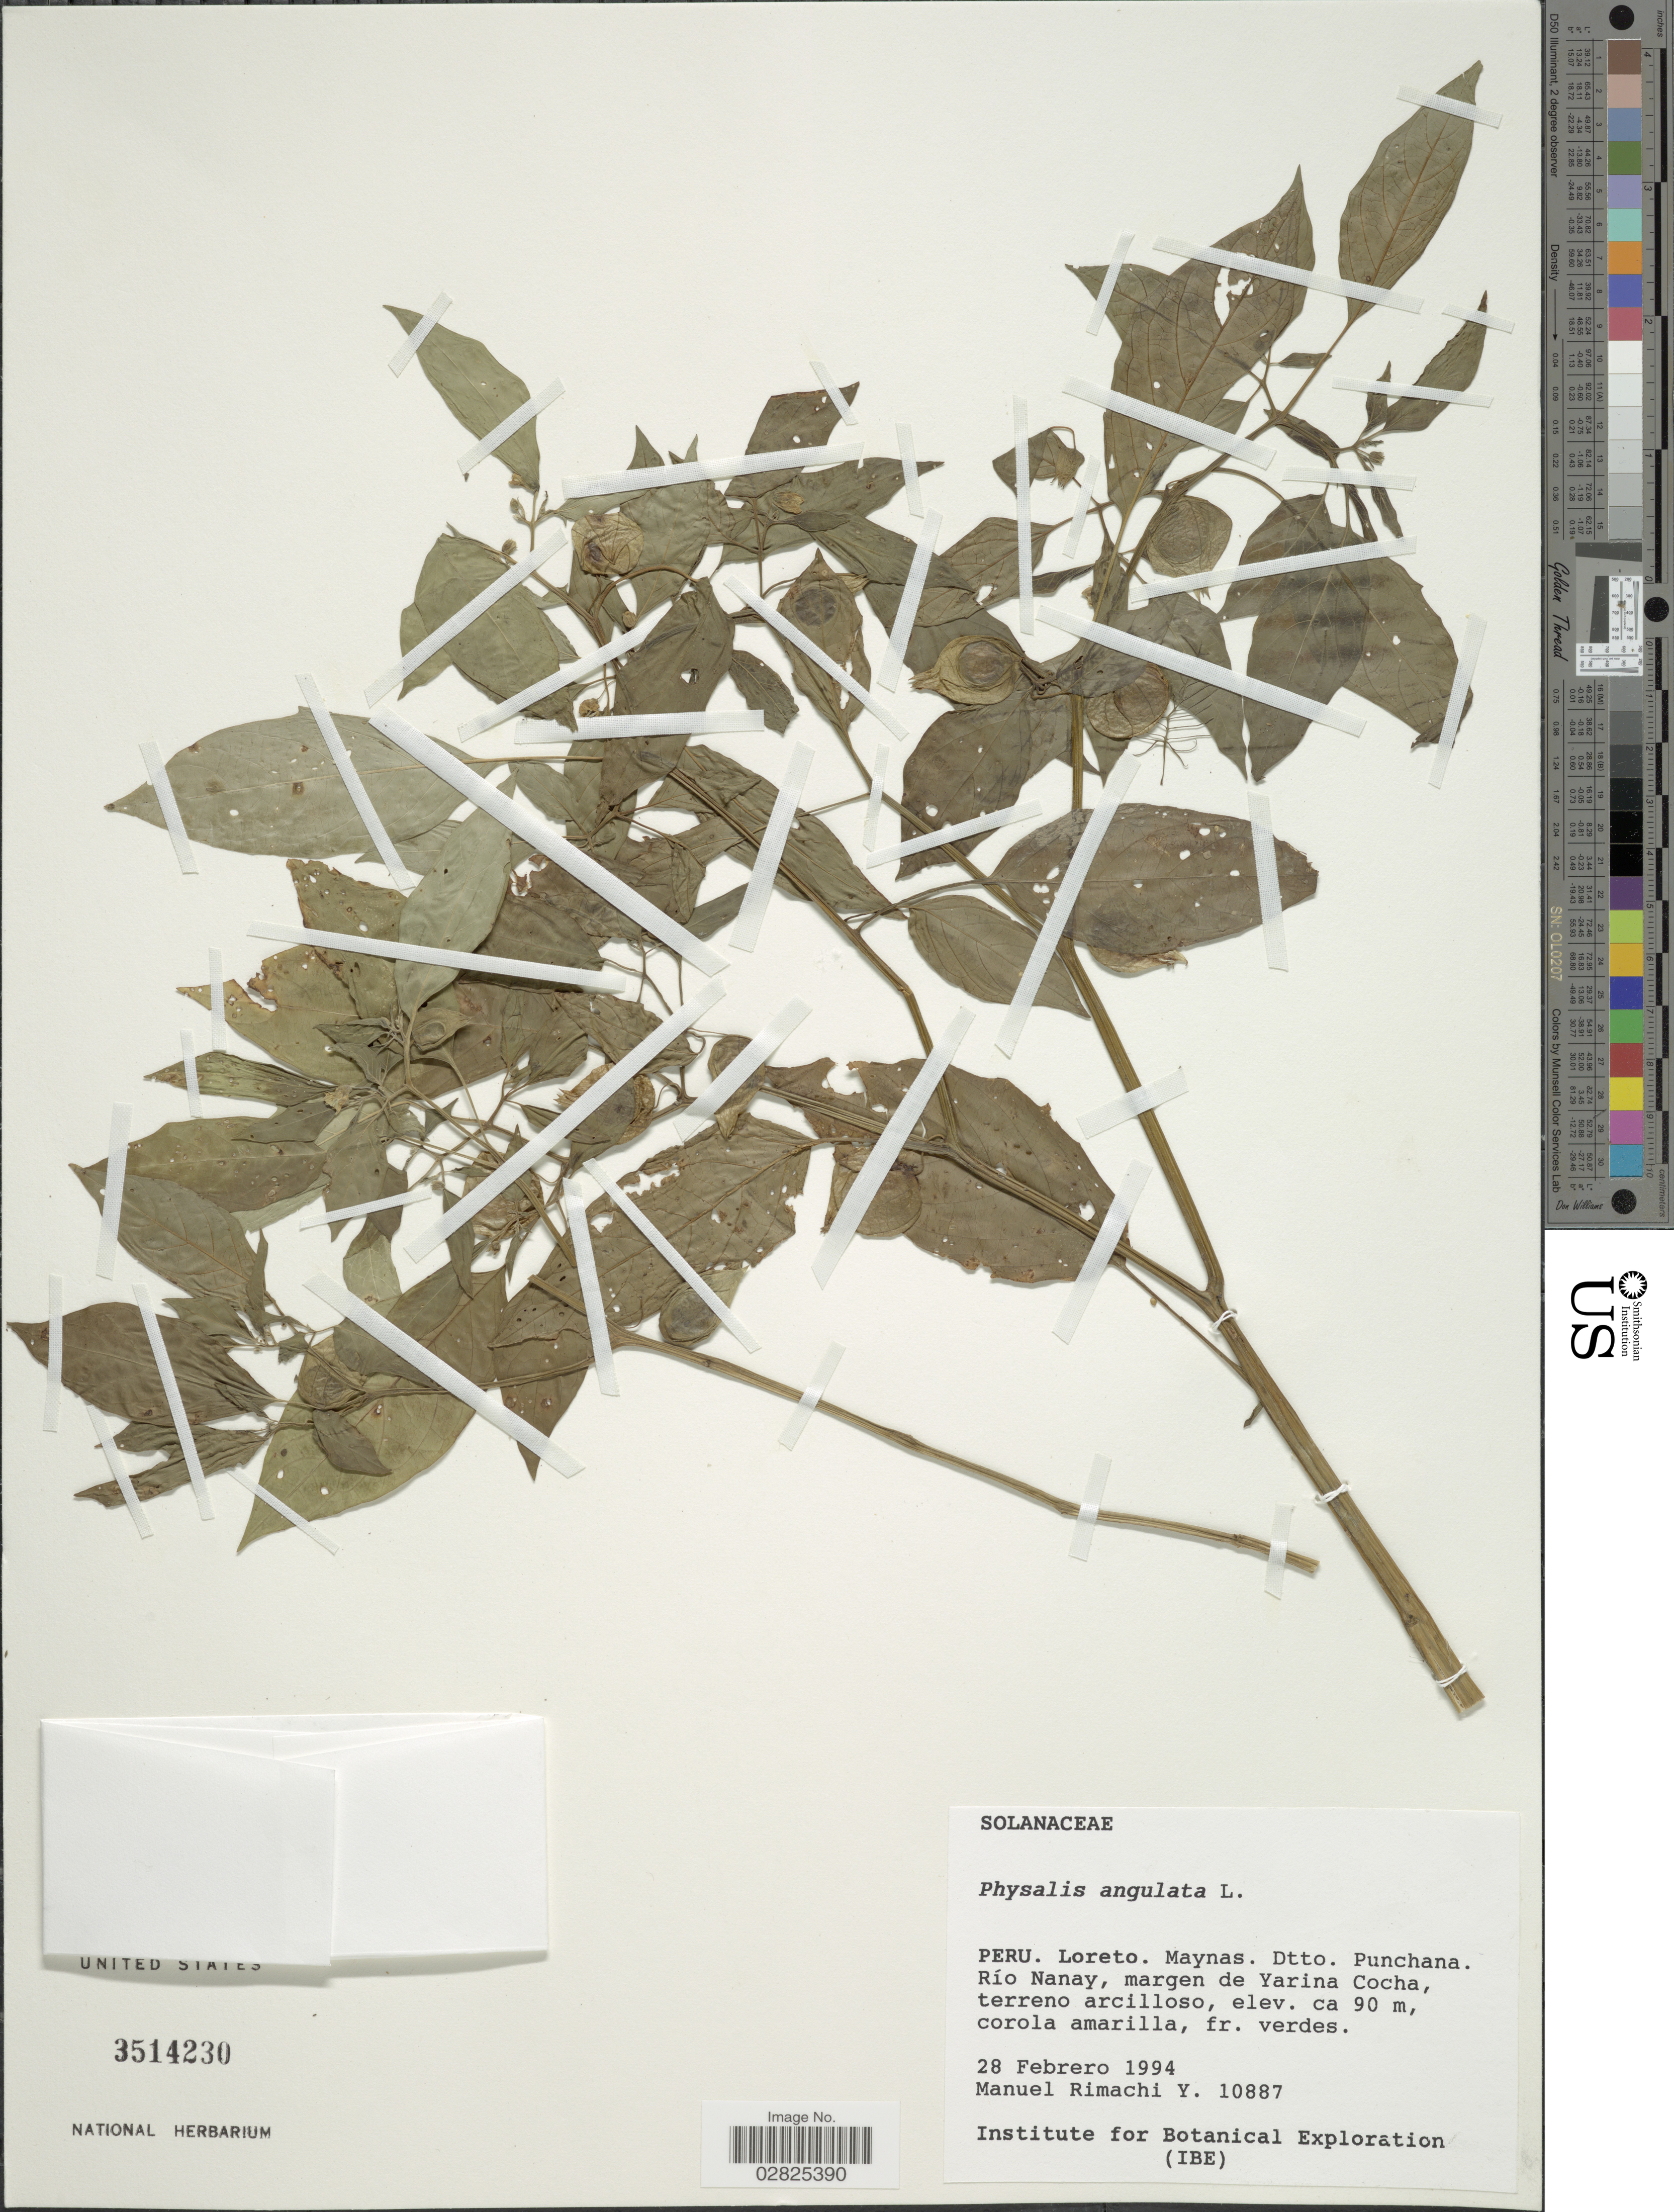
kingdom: Plantae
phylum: Tracheophyta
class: Magnoliopsida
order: Solanales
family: Solanaceae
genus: Physalis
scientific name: Physalis angulata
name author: L.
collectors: M. Rimachi Y.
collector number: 10887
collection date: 1994-02-28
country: Peru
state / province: Loreto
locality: Maynas. Dtto. Punchana. Río Nanay, margen de Yarina Cocha, terreno arcilloso.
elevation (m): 90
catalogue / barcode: US 3514230